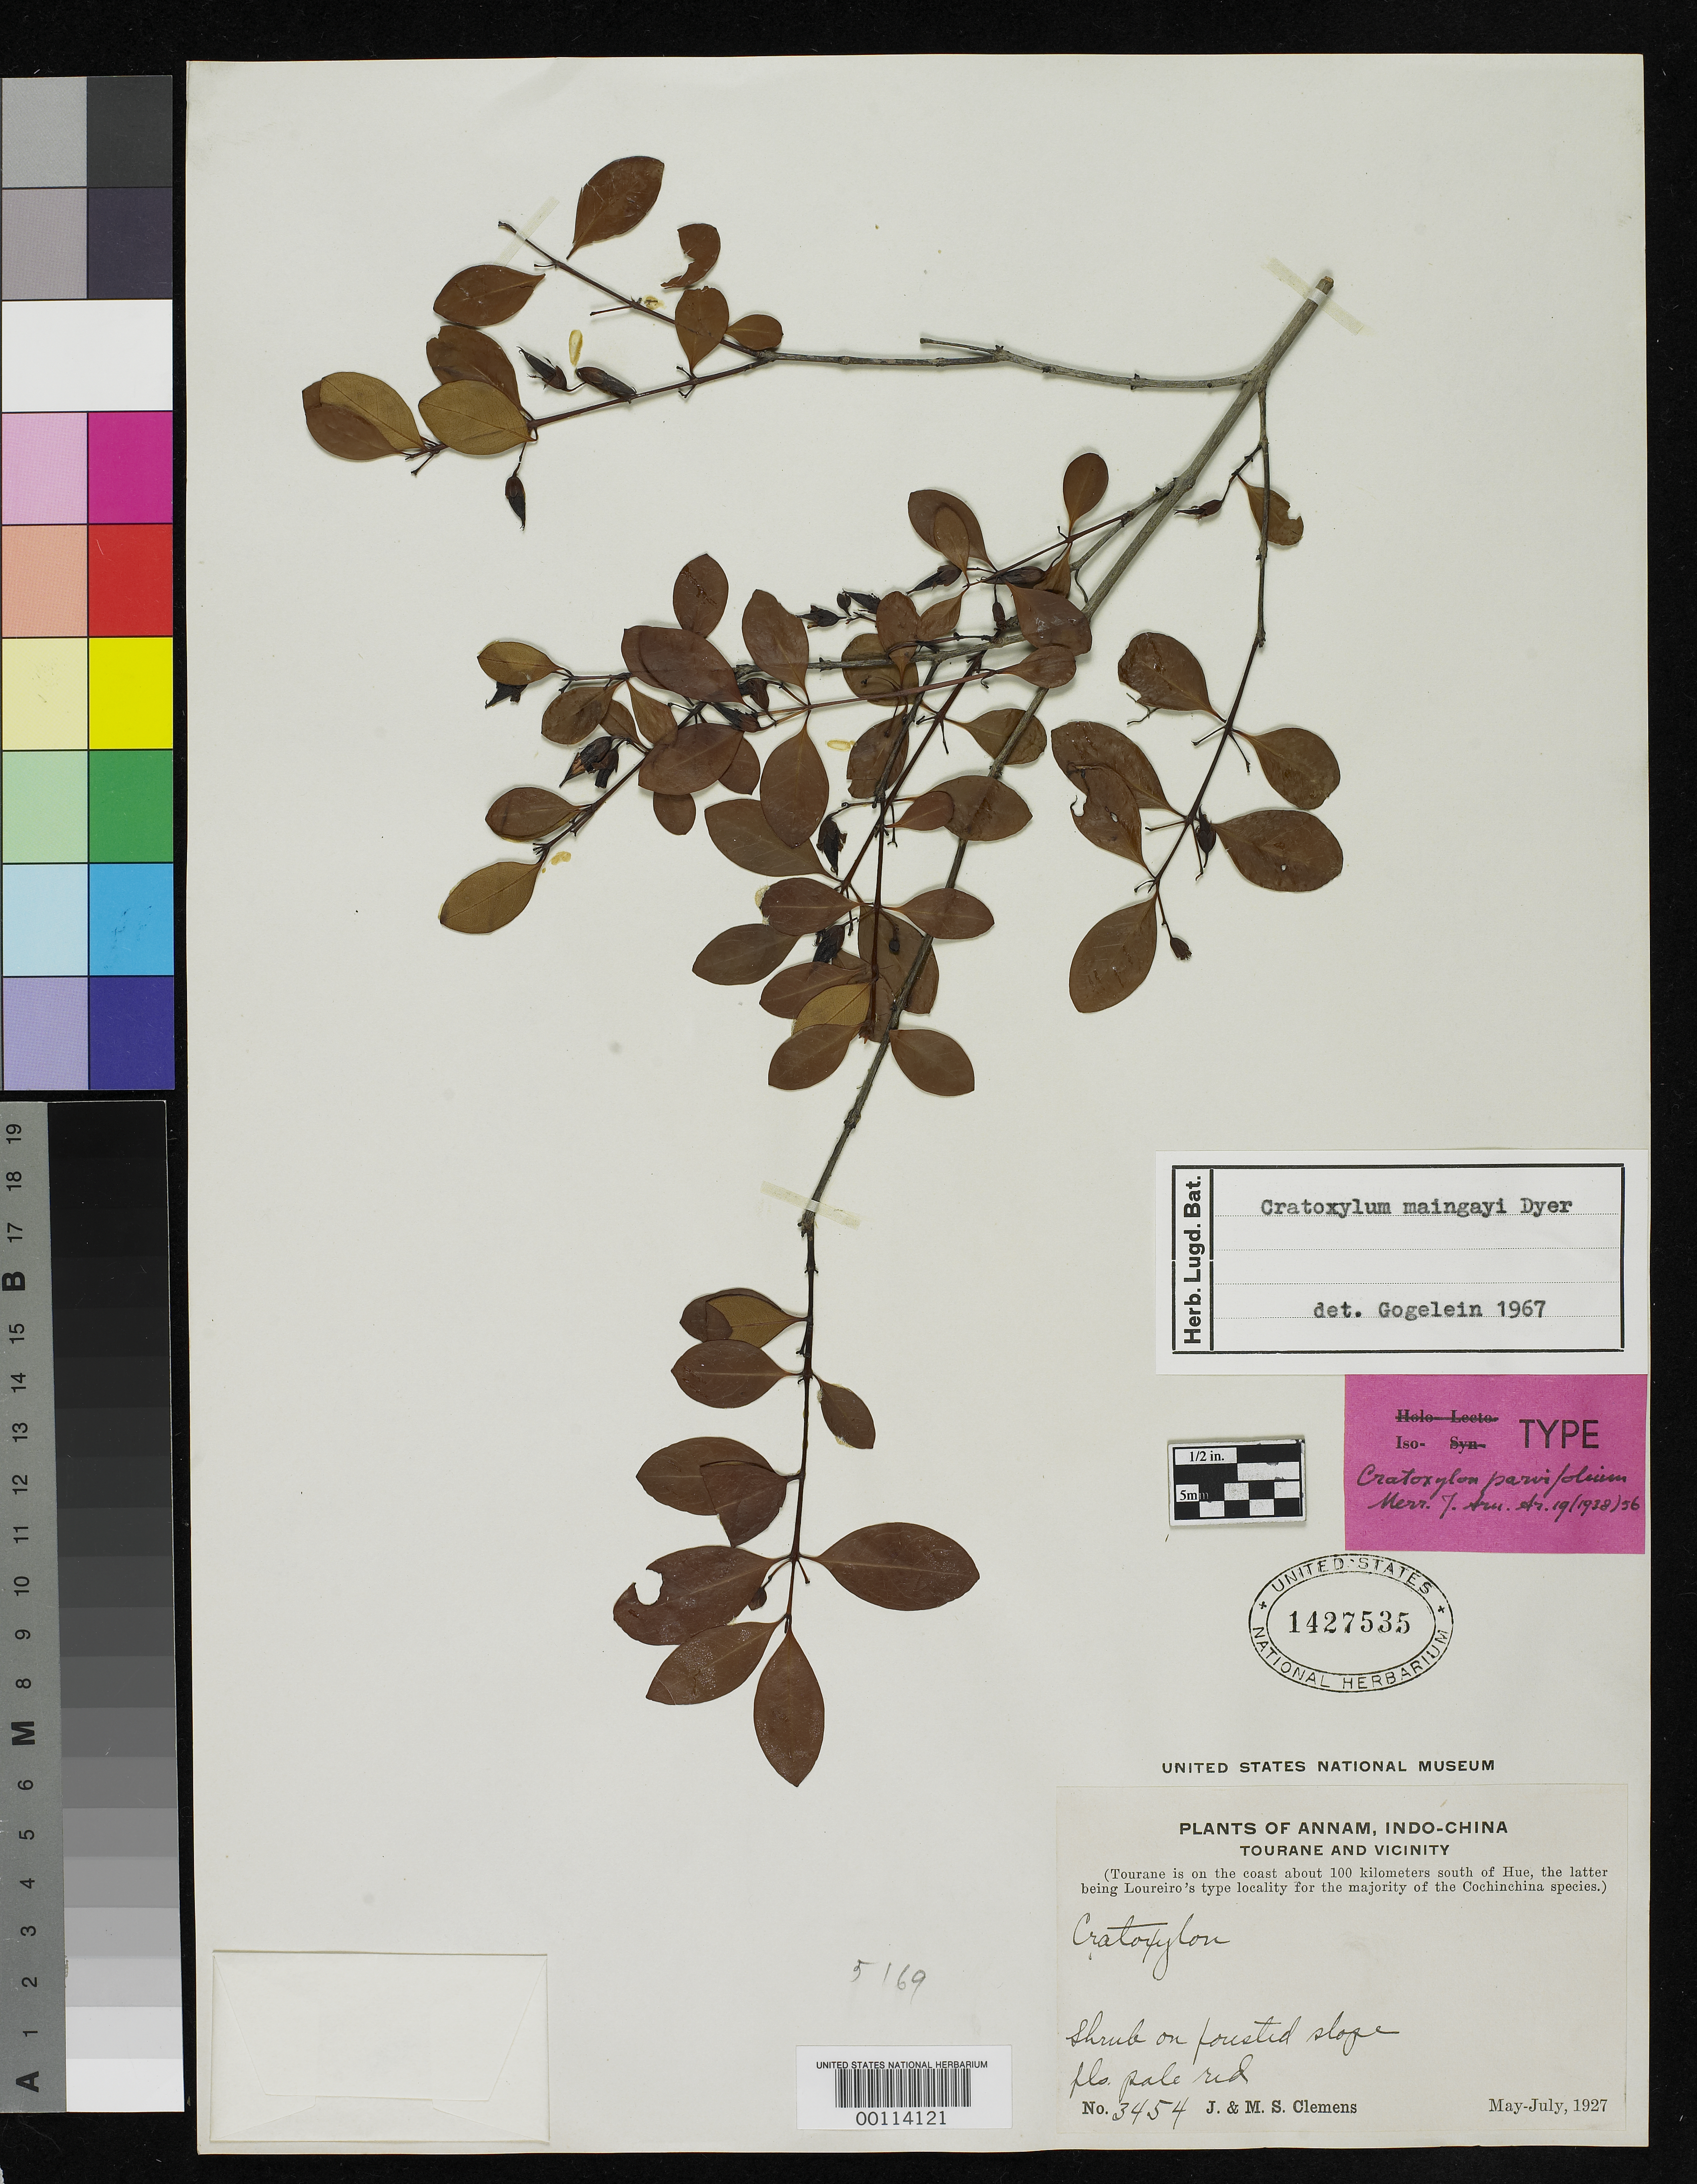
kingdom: Plantae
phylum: Tracheophyta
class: Magnoliopsida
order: Malpighiales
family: Hypericaceae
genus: Cratoxylum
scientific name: Cratoxylum parvifolium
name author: Merr.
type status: Isotype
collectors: J. Clemens & M. S. Clemens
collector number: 3454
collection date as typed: May 1927 to -- Jul 1927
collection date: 1927-05/1927-07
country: Vietnam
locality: Da Nang.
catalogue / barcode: US 1427535